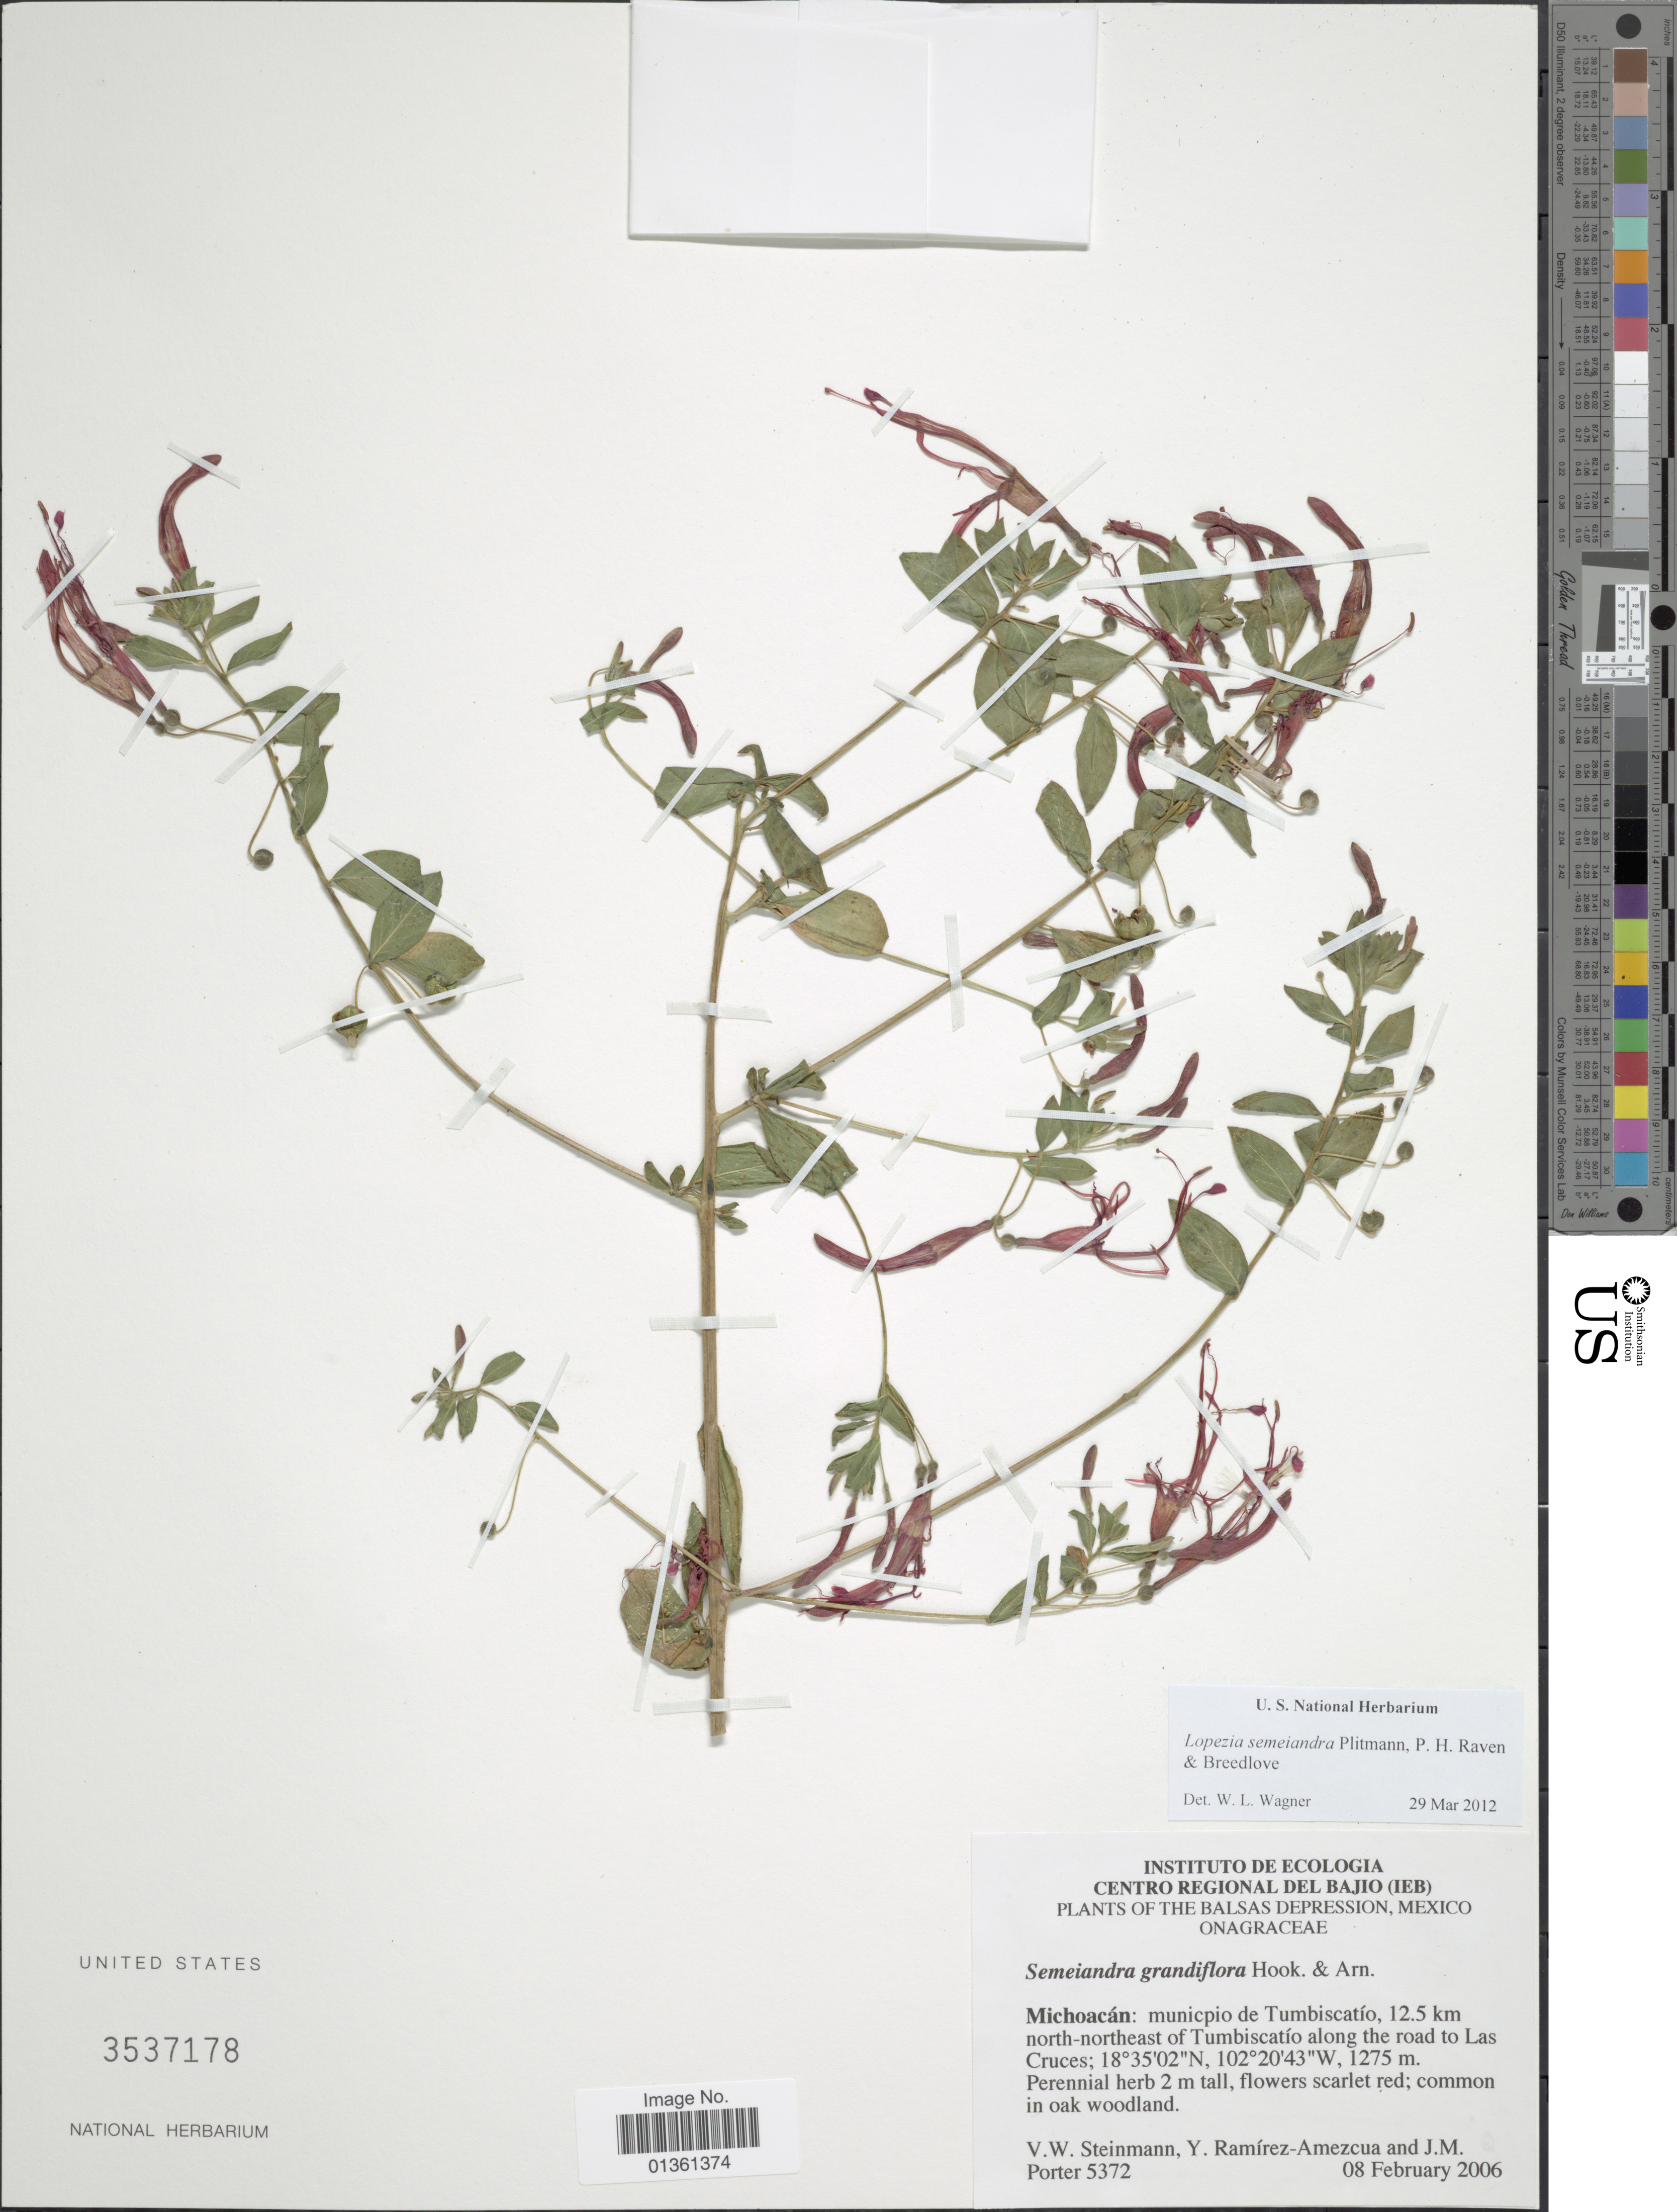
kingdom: Plantae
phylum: Tracheophyta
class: Magnoliopsida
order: Myrtales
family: Onagraceae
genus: Lopezia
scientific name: Lopezia semeiandra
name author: Plitmann et al.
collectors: V. W. Steinmann, Y. Ramírez-Amezcua & J. M. Porter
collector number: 5372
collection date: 2006-02-08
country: Mexico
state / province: Michoacán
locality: Municipio de Tumbiscatío, 12.5 km north-northeast of Tumbiscatío along the road to Las Cruces.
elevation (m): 1275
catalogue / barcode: US 3537178